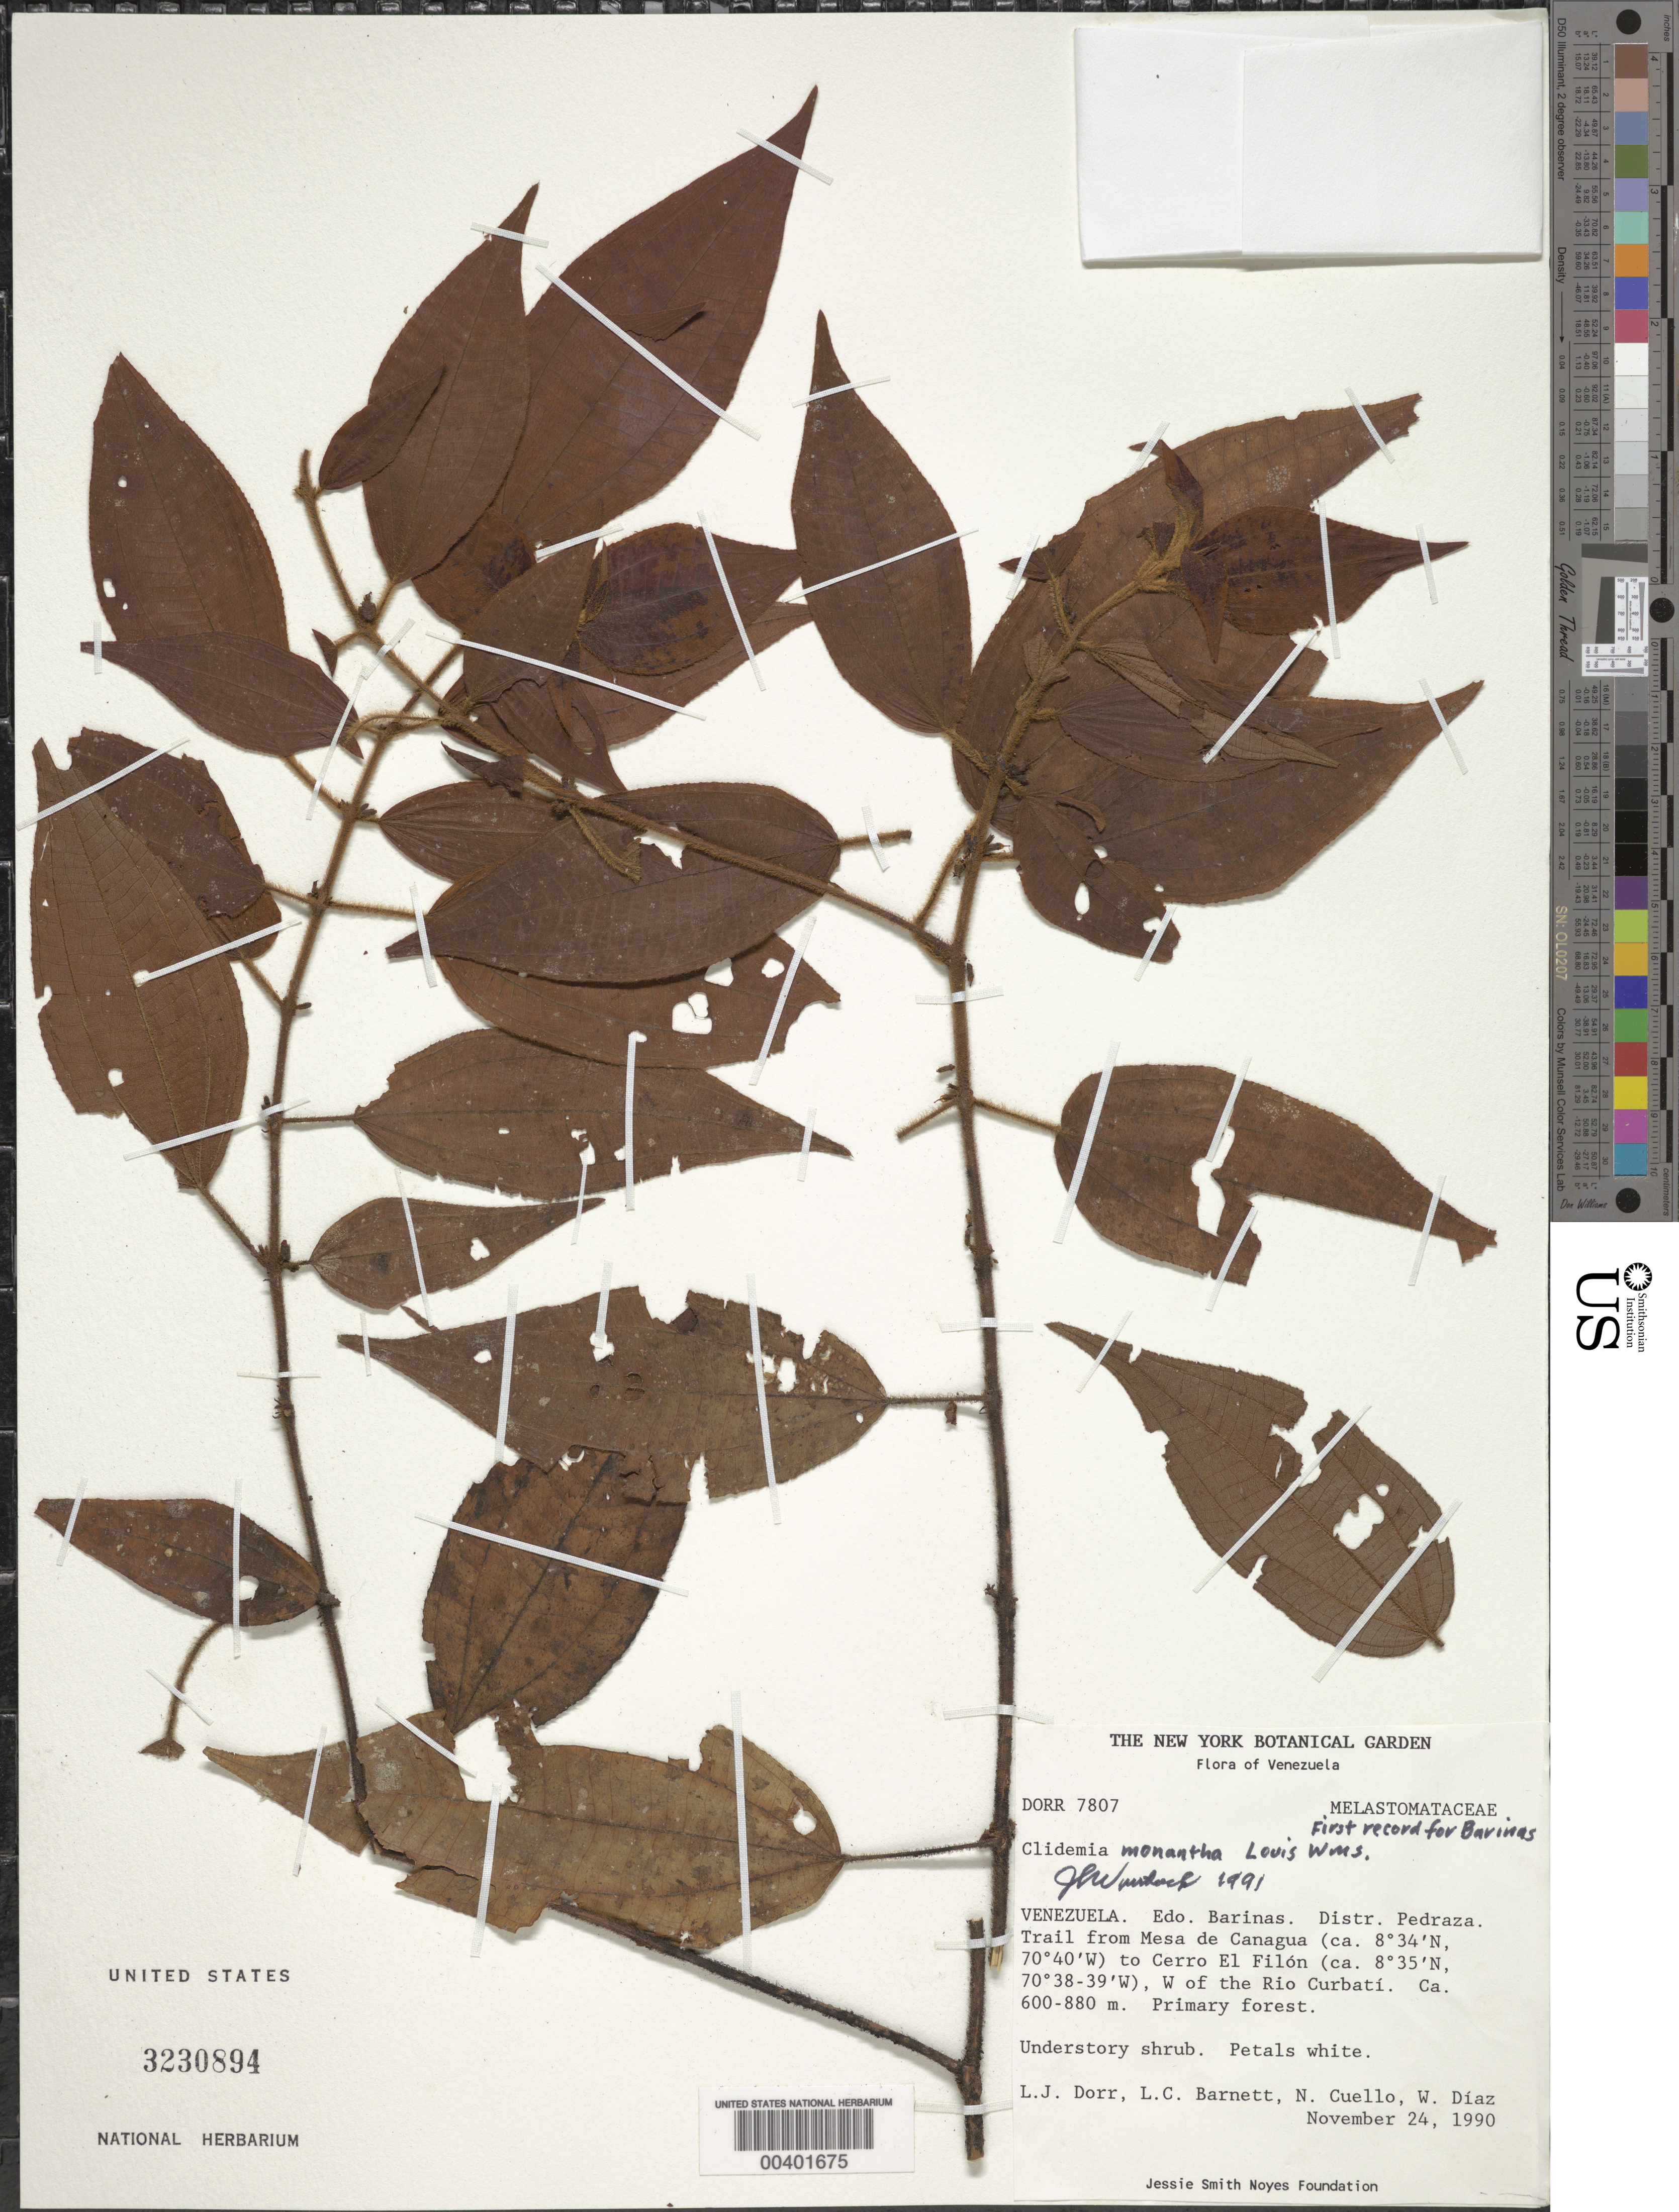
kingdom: Plantae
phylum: Tracheophyta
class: Magnoliopsida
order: Myrtales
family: Melastomataceae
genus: Clidemia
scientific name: Clidemia monantha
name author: L.O. Williams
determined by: Wurdack, John J., (US), US (UNITED STATES)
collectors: L. J. Dorr, L. C. Barnett, N. L. Cuello & W. Díaz P.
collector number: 7807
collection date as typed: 24 Nov 1990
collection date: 1990-11-24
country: Venezuela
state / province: Barinas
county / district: Pedraza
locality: Trail from Mesa de Canagua to Cerro El Filón, W of the Rio Curbatí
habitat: Primary forest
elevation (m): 600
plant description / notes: NY, PORT, US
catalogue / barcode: US 3230894